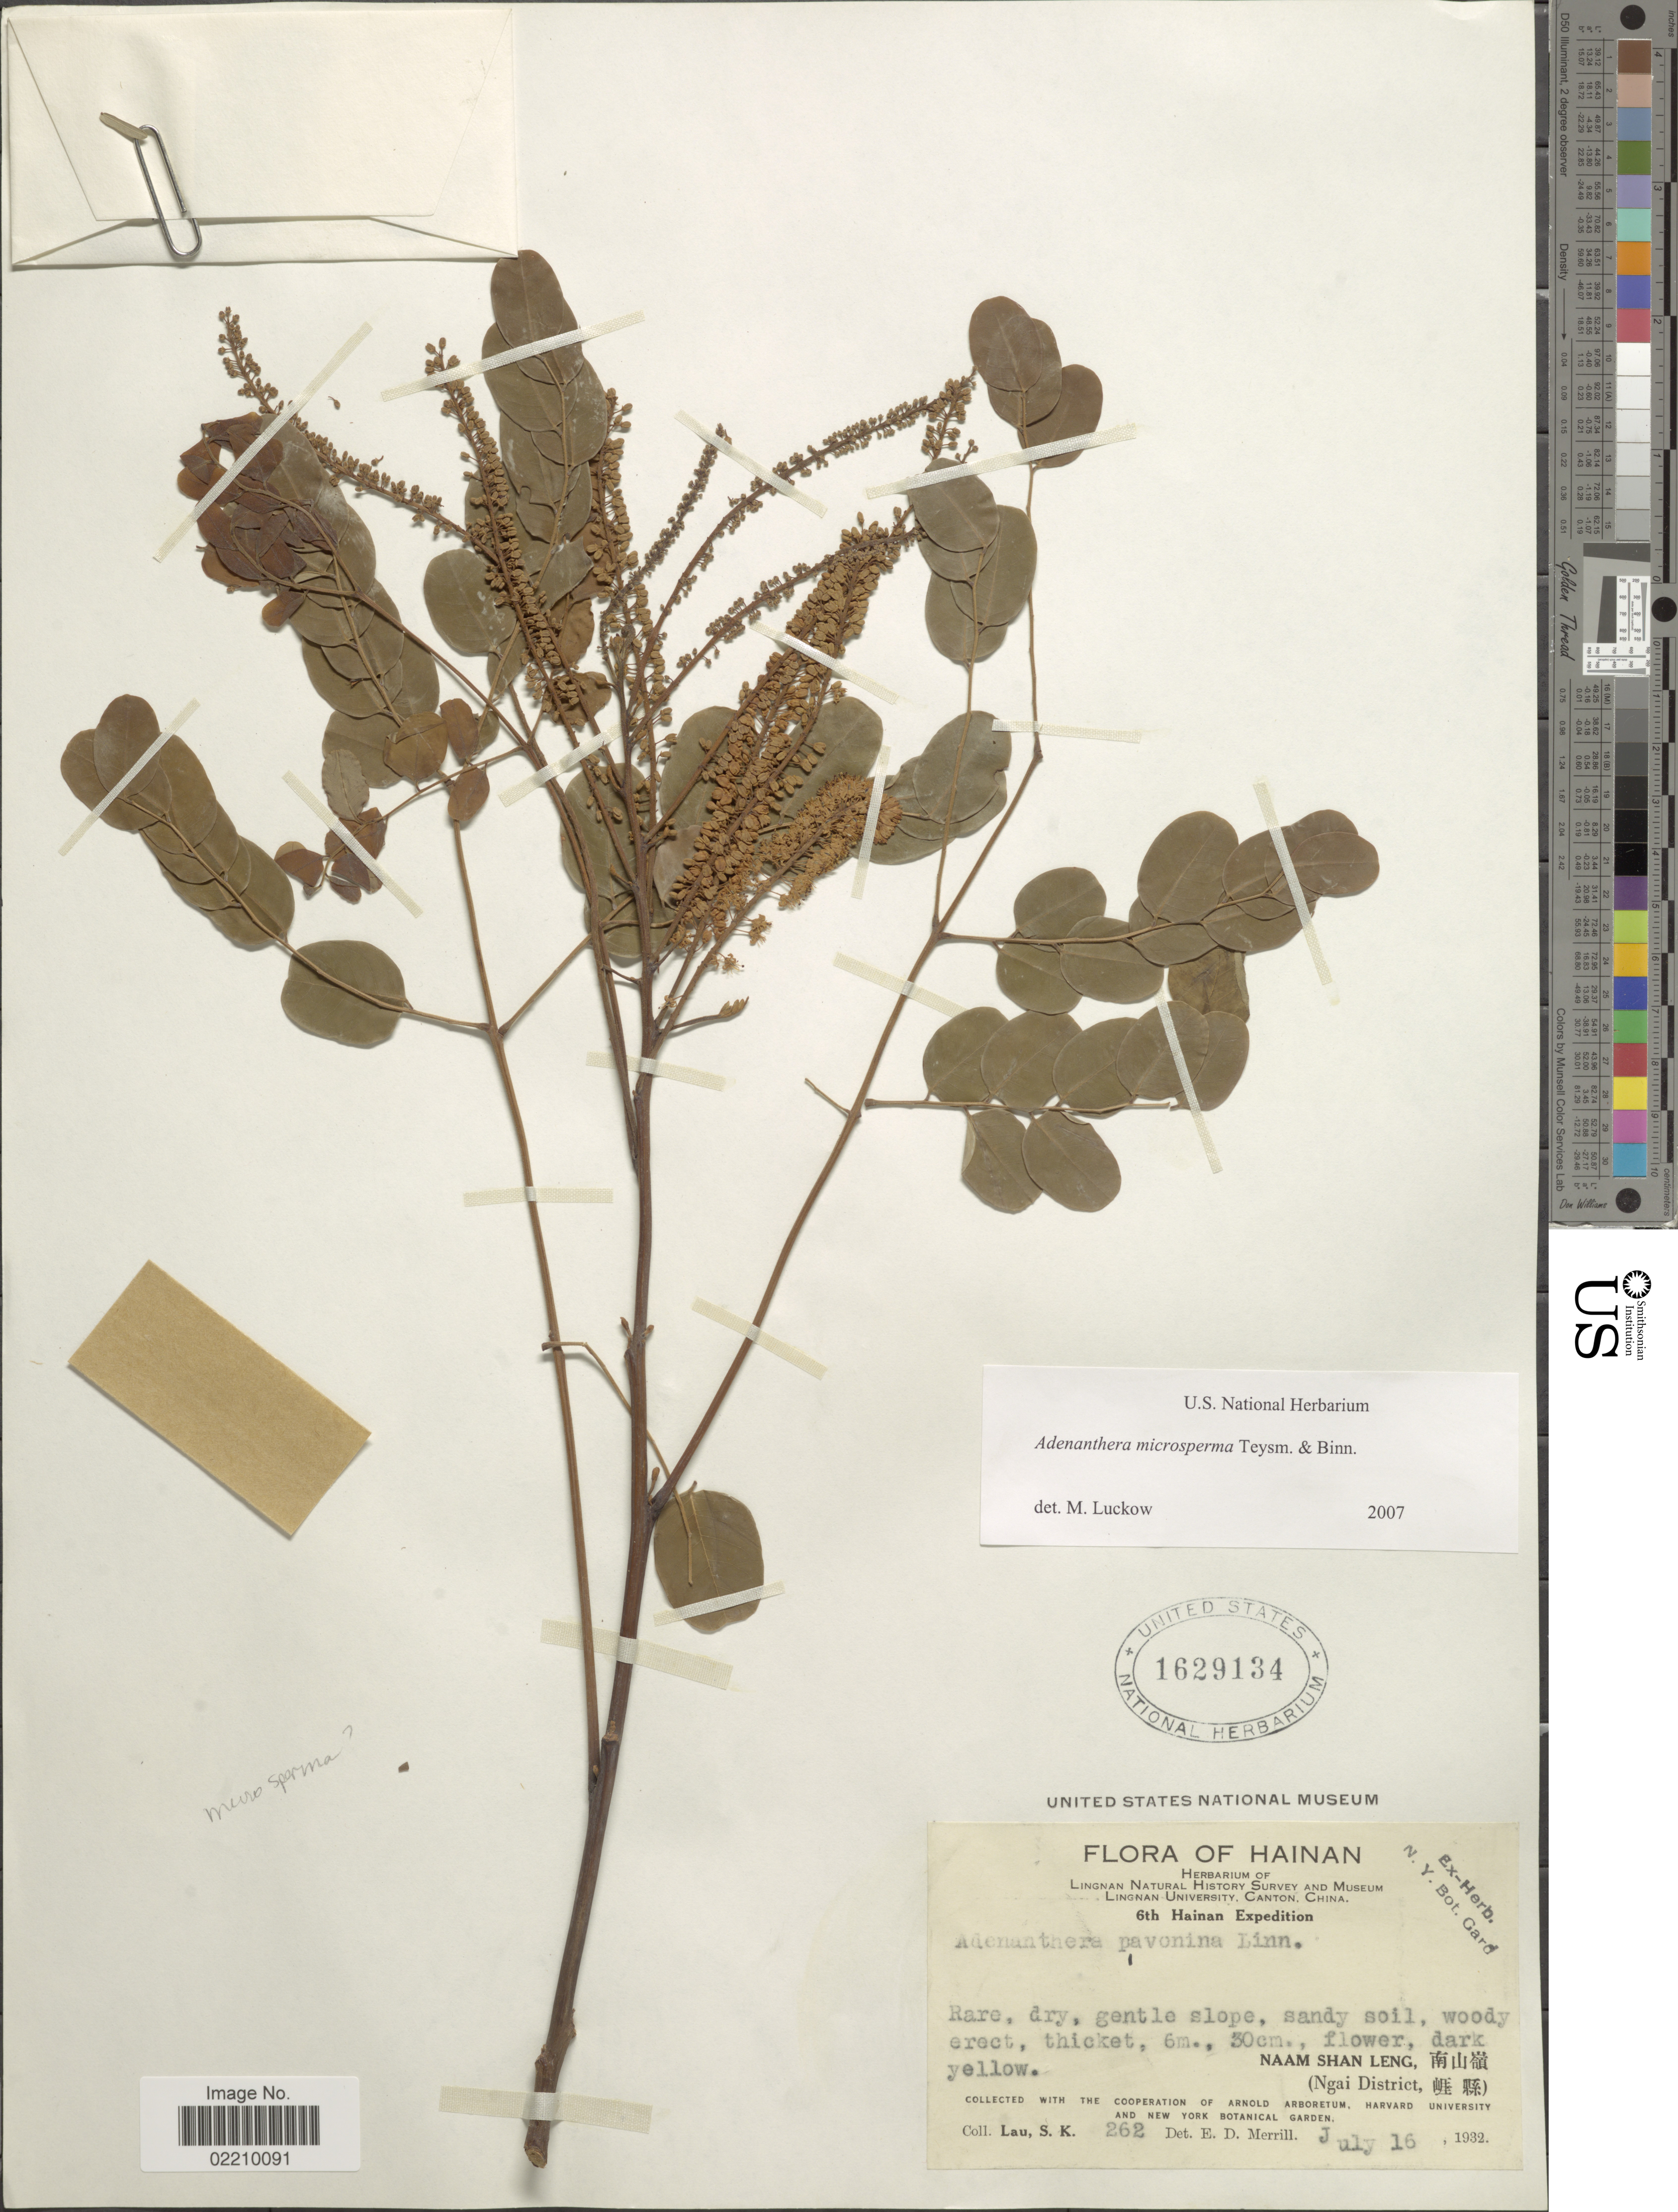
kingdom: Plantae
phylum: Tracheophyta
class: Magnoliopsida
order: Fabales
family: Fabaceae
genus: Adenanthera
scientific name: Adenanthera microsperma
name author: Teysm. & Binn.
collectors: S. K. Lau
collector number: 262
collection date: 1932-07-16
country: China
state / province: Hainan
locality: Naam Shan Leng (Ngai District)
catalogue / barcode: US 1629134